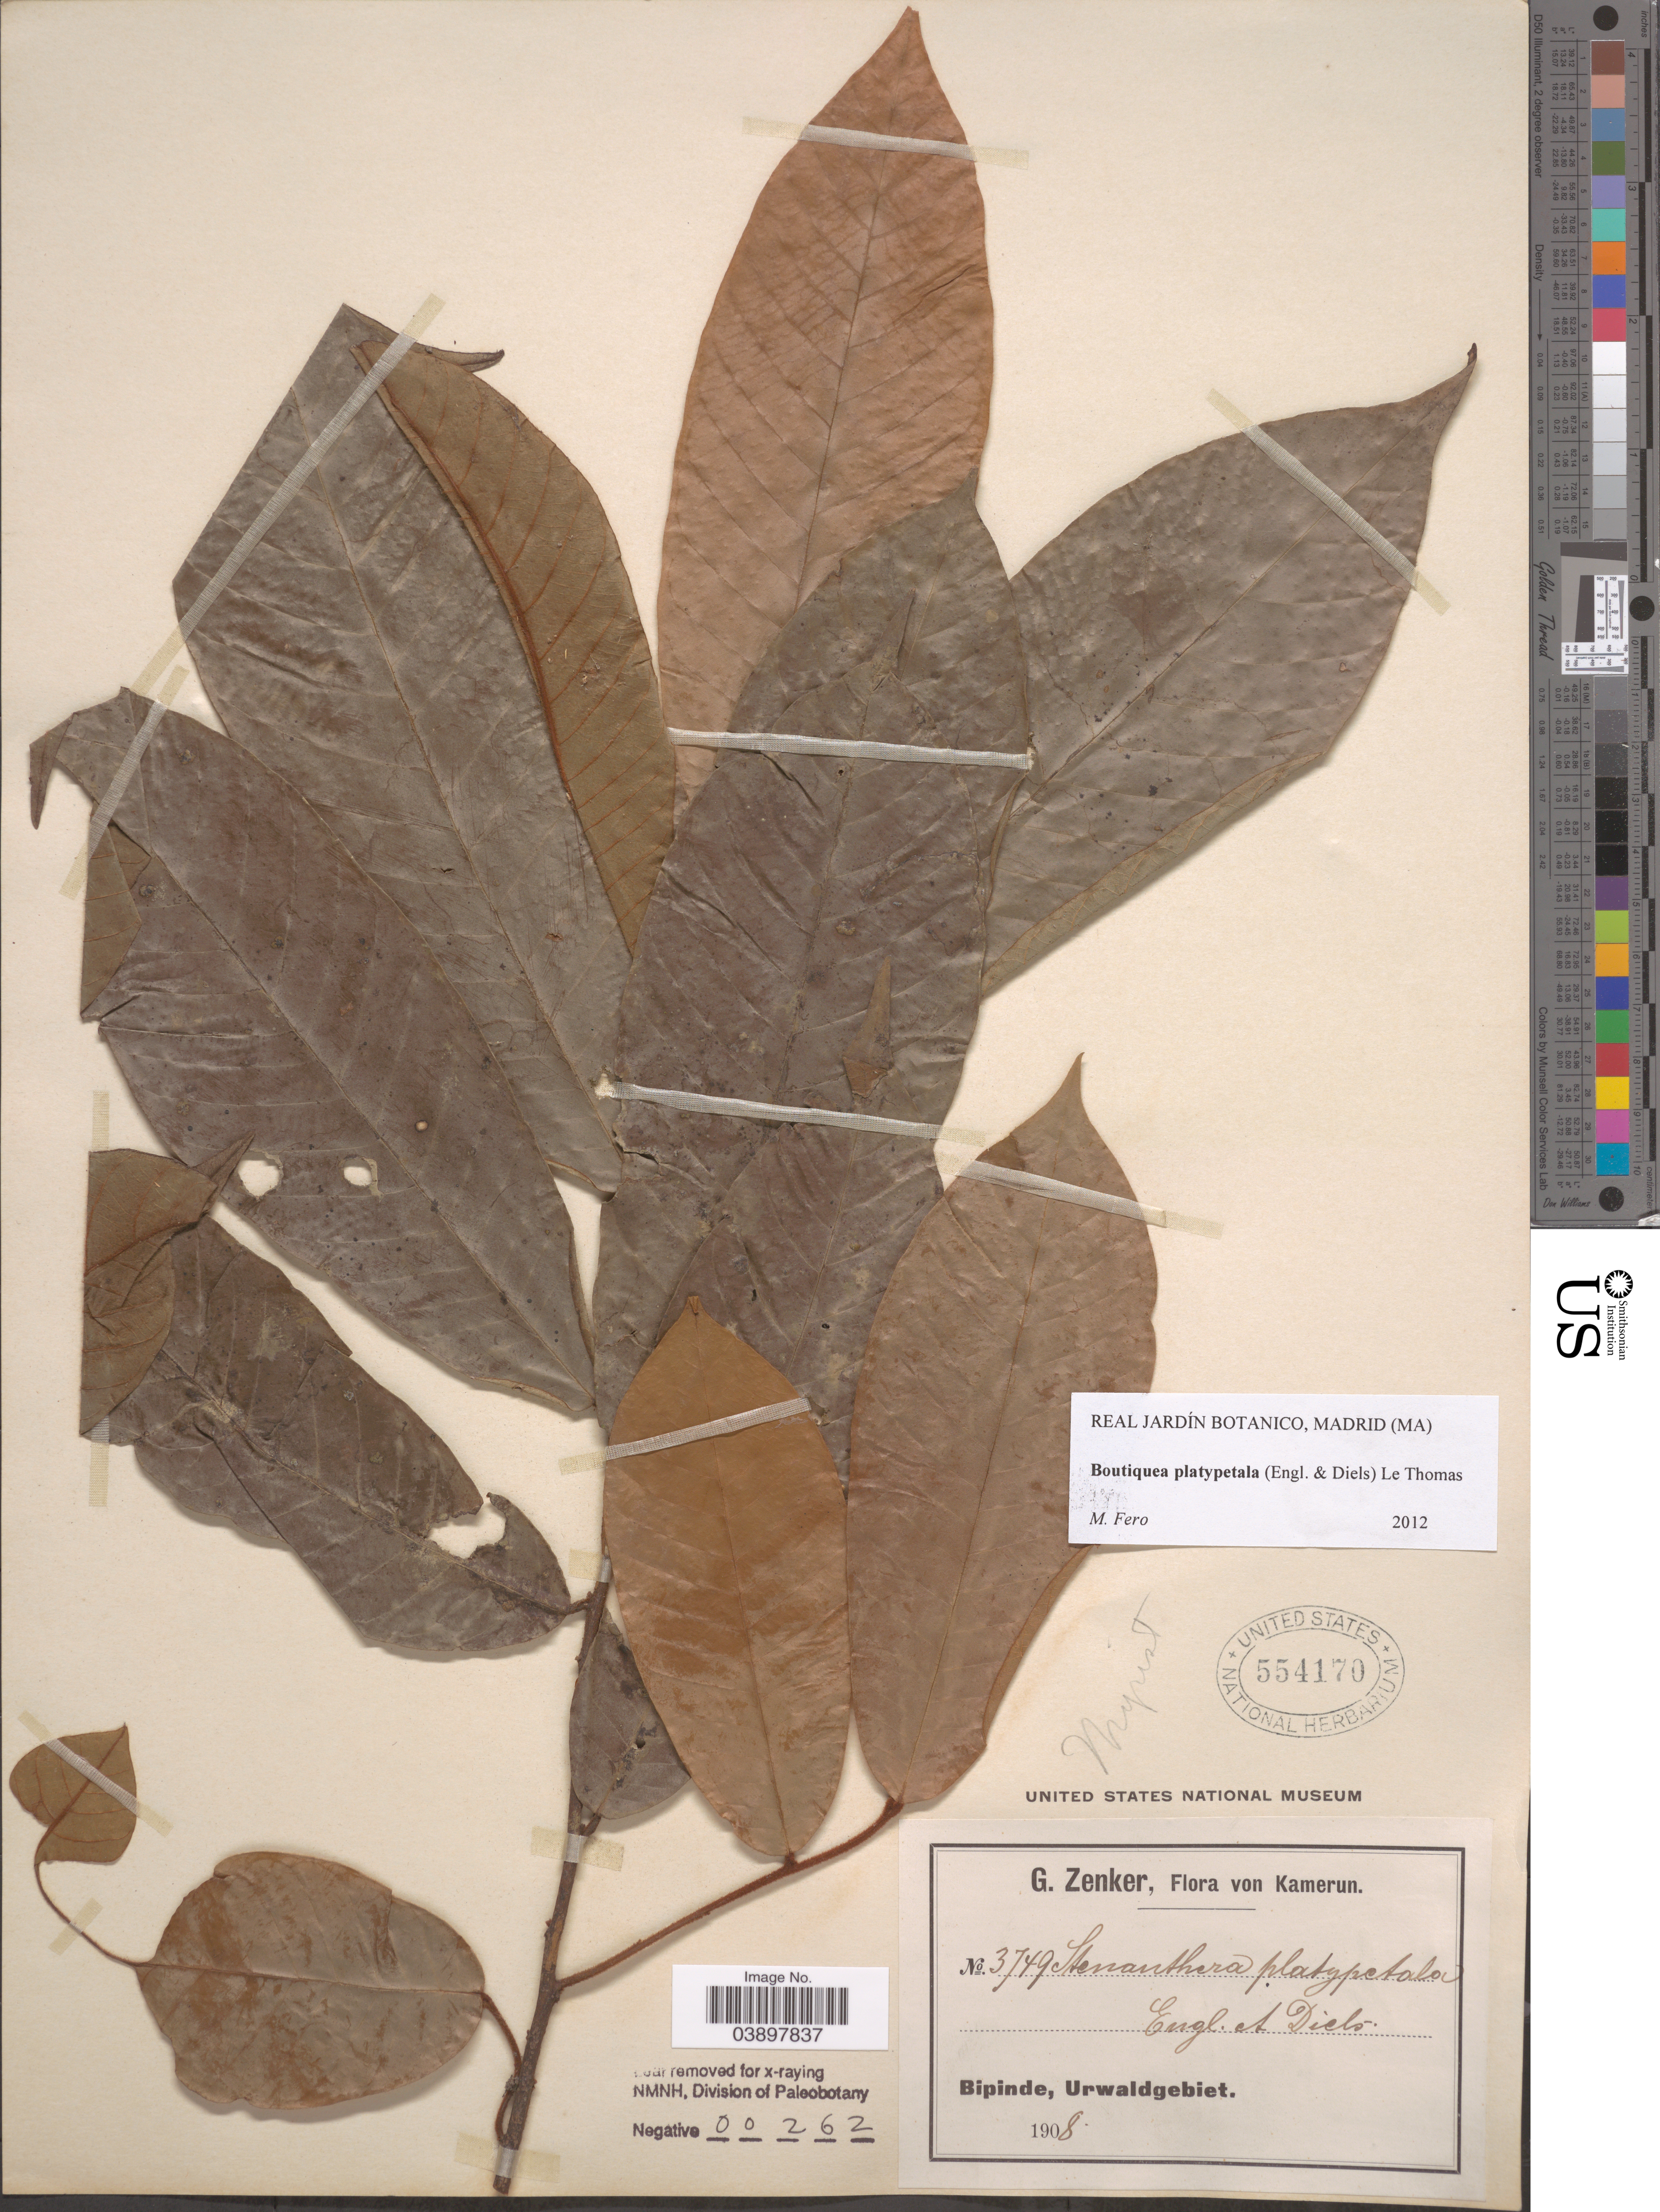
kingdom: Plantae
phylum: Tracheophyta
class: Magnoliopsida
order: Magnoliales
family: Annonaceae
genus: Boutiquea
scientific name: Boutiquea platypetala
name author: (Engl. & Diels) Le Thomas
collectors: G. A. Zenker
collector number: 3749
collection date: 1908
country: Cameroon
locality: Kamerun. Bipinde, Urwaldgebiet.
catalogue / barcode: US 554170